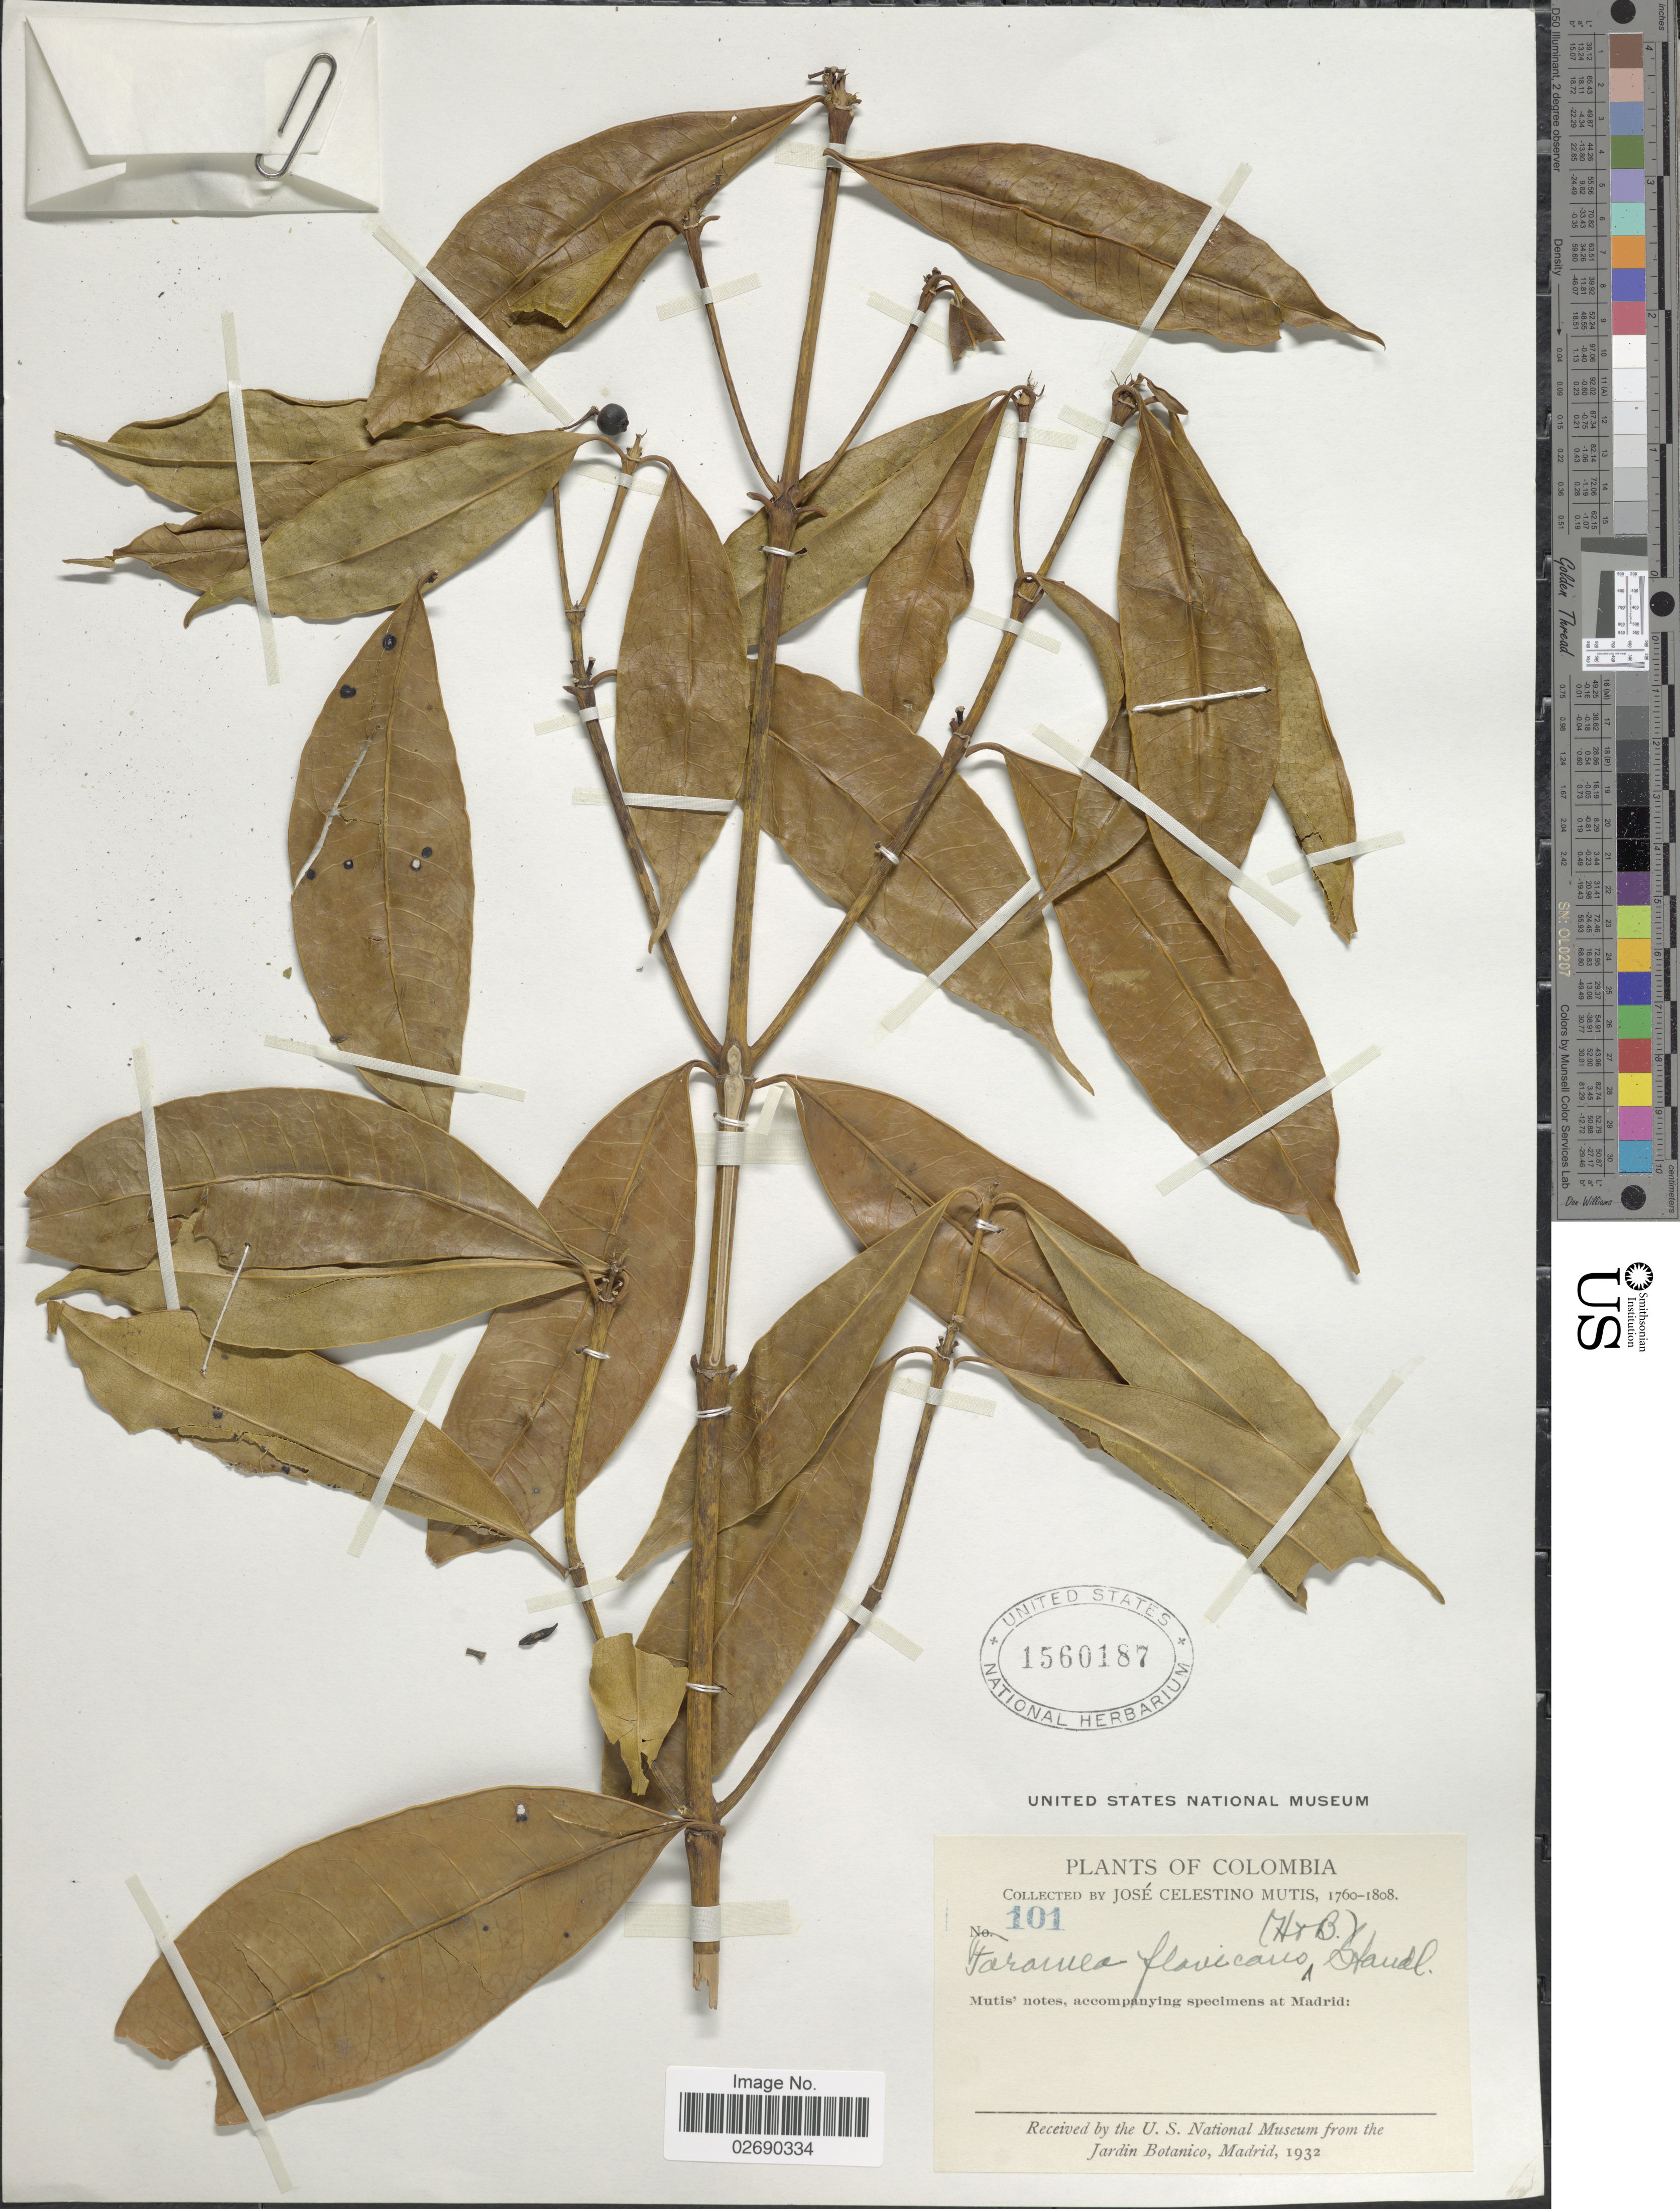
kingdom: Plantae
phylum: Tracheophyta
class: Magnoliopsida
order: Gentianales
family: Rubiaceae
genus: Faramea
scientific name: Faramea flavicans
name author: (Roem. & Schult.) Standl.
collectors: J. C. B. Mutis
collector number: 101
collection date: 1760/1808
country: Colombia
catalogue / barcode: US 1560187